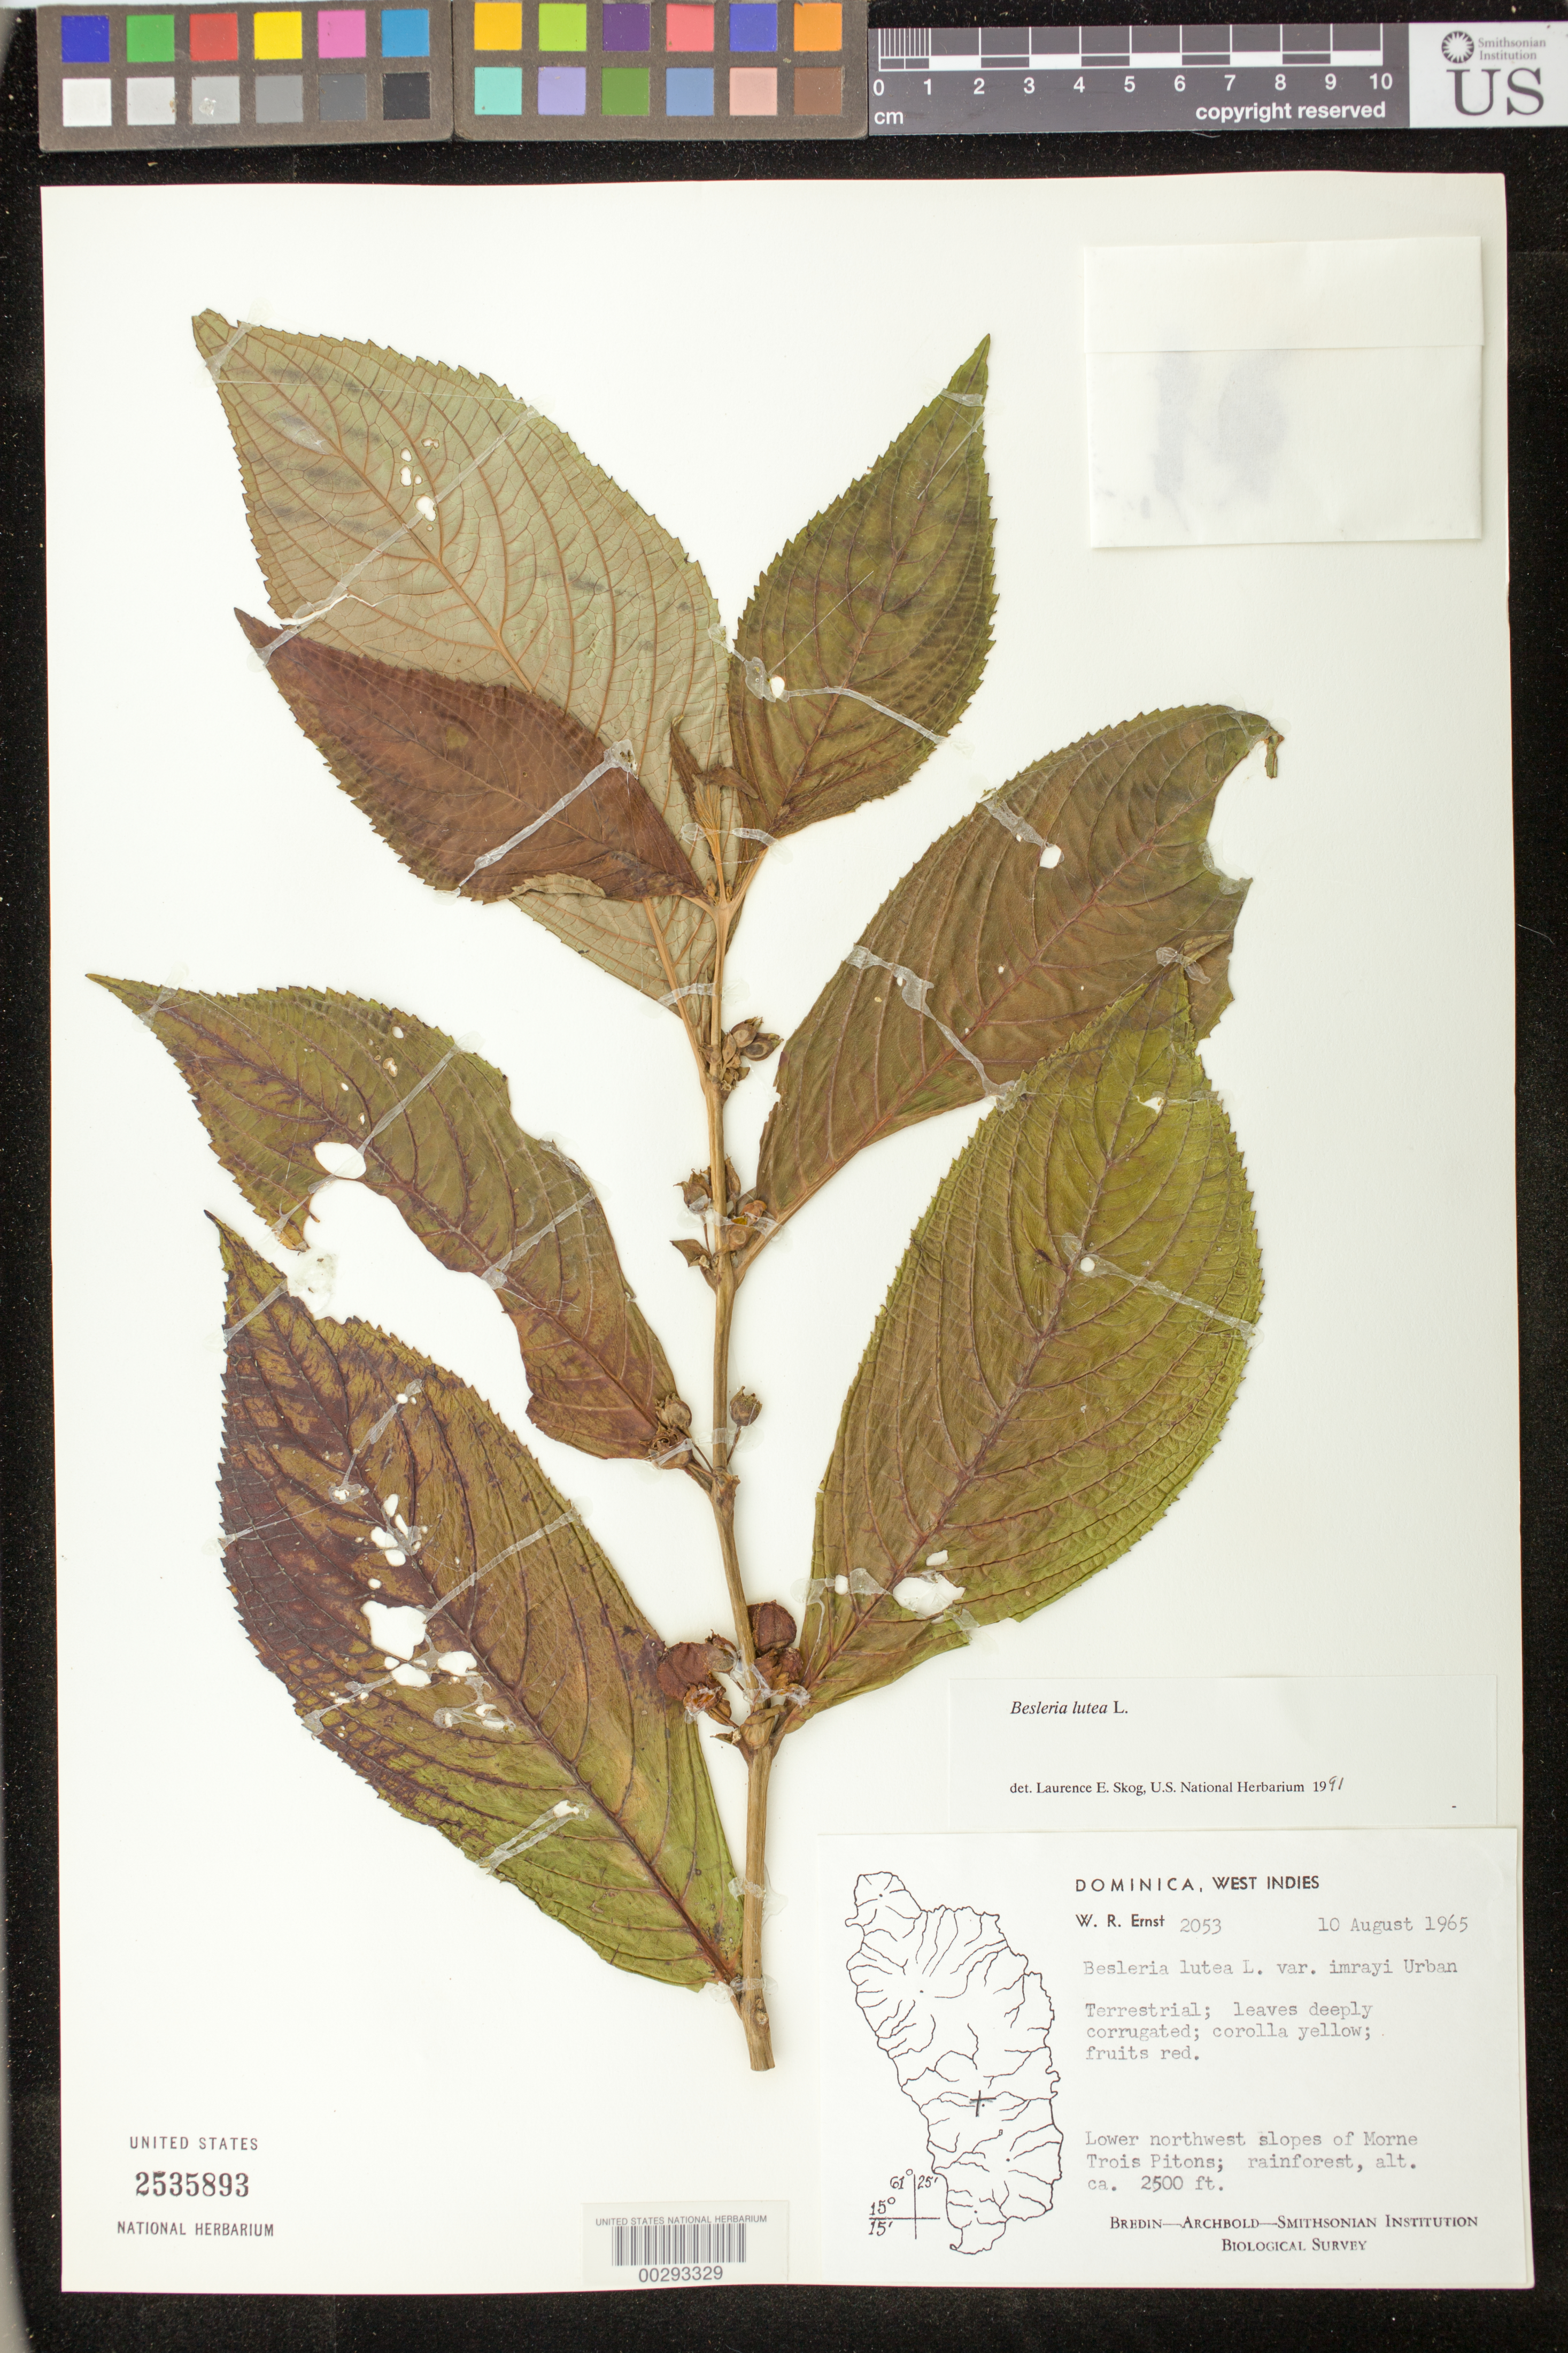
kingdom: Plantae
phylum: Tracheophyta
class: Magnoliopsida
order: Lamiales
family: Gesneriaceae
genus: Besleria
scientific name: Besleria lutea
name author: L.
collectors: W. R. Ernst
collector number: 2053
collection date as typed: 10 Aug 1965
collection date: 1965-08-10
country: Dominica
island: Dominica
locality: Lower northwest slopes of Morne Trois Pitons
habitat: Rainforest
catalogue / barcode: US 2535893